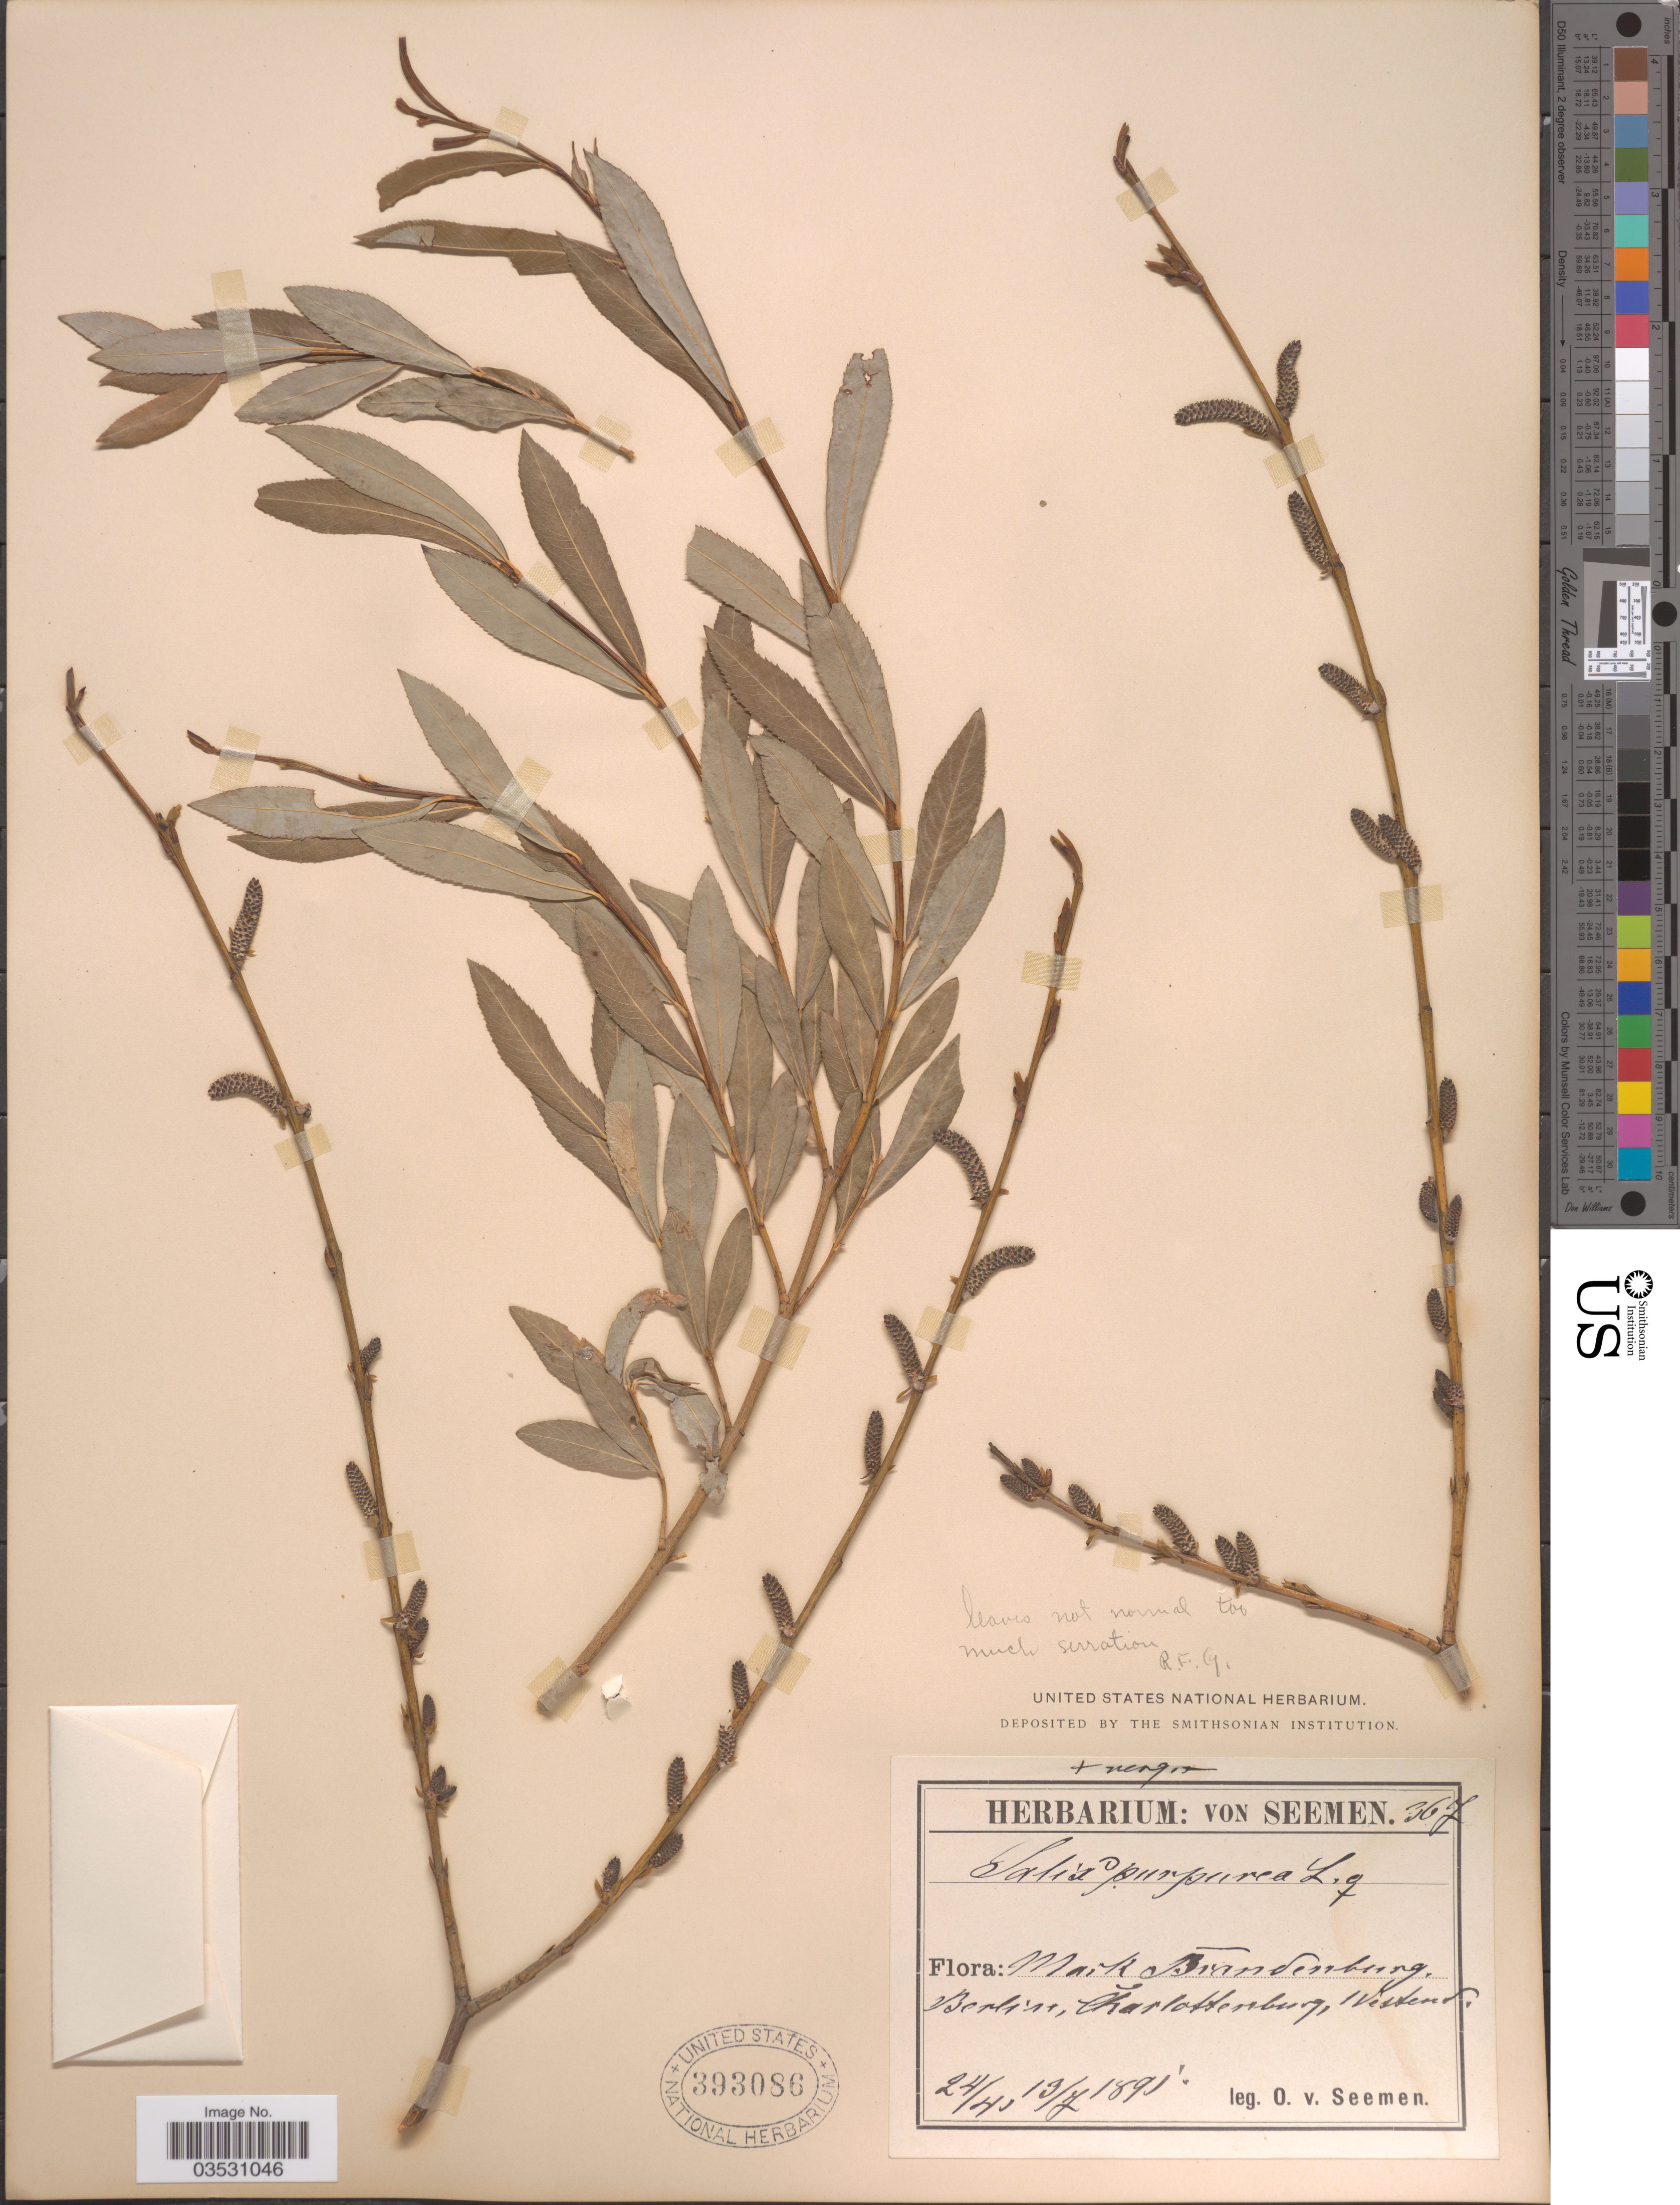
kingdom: Plantae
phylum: Tracheophyta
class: Magnoliopsida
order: Malpighiales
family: Salicaceae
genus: Salix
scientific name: Salix purpurea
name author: L.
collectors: K. O. von Seemen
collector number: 367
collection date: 1895-04-24/1895-07-13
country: Germany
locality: Mark Brandenburg, Berlin, Charlottenburg, Westerd [interpreted].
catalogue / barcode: US 393086